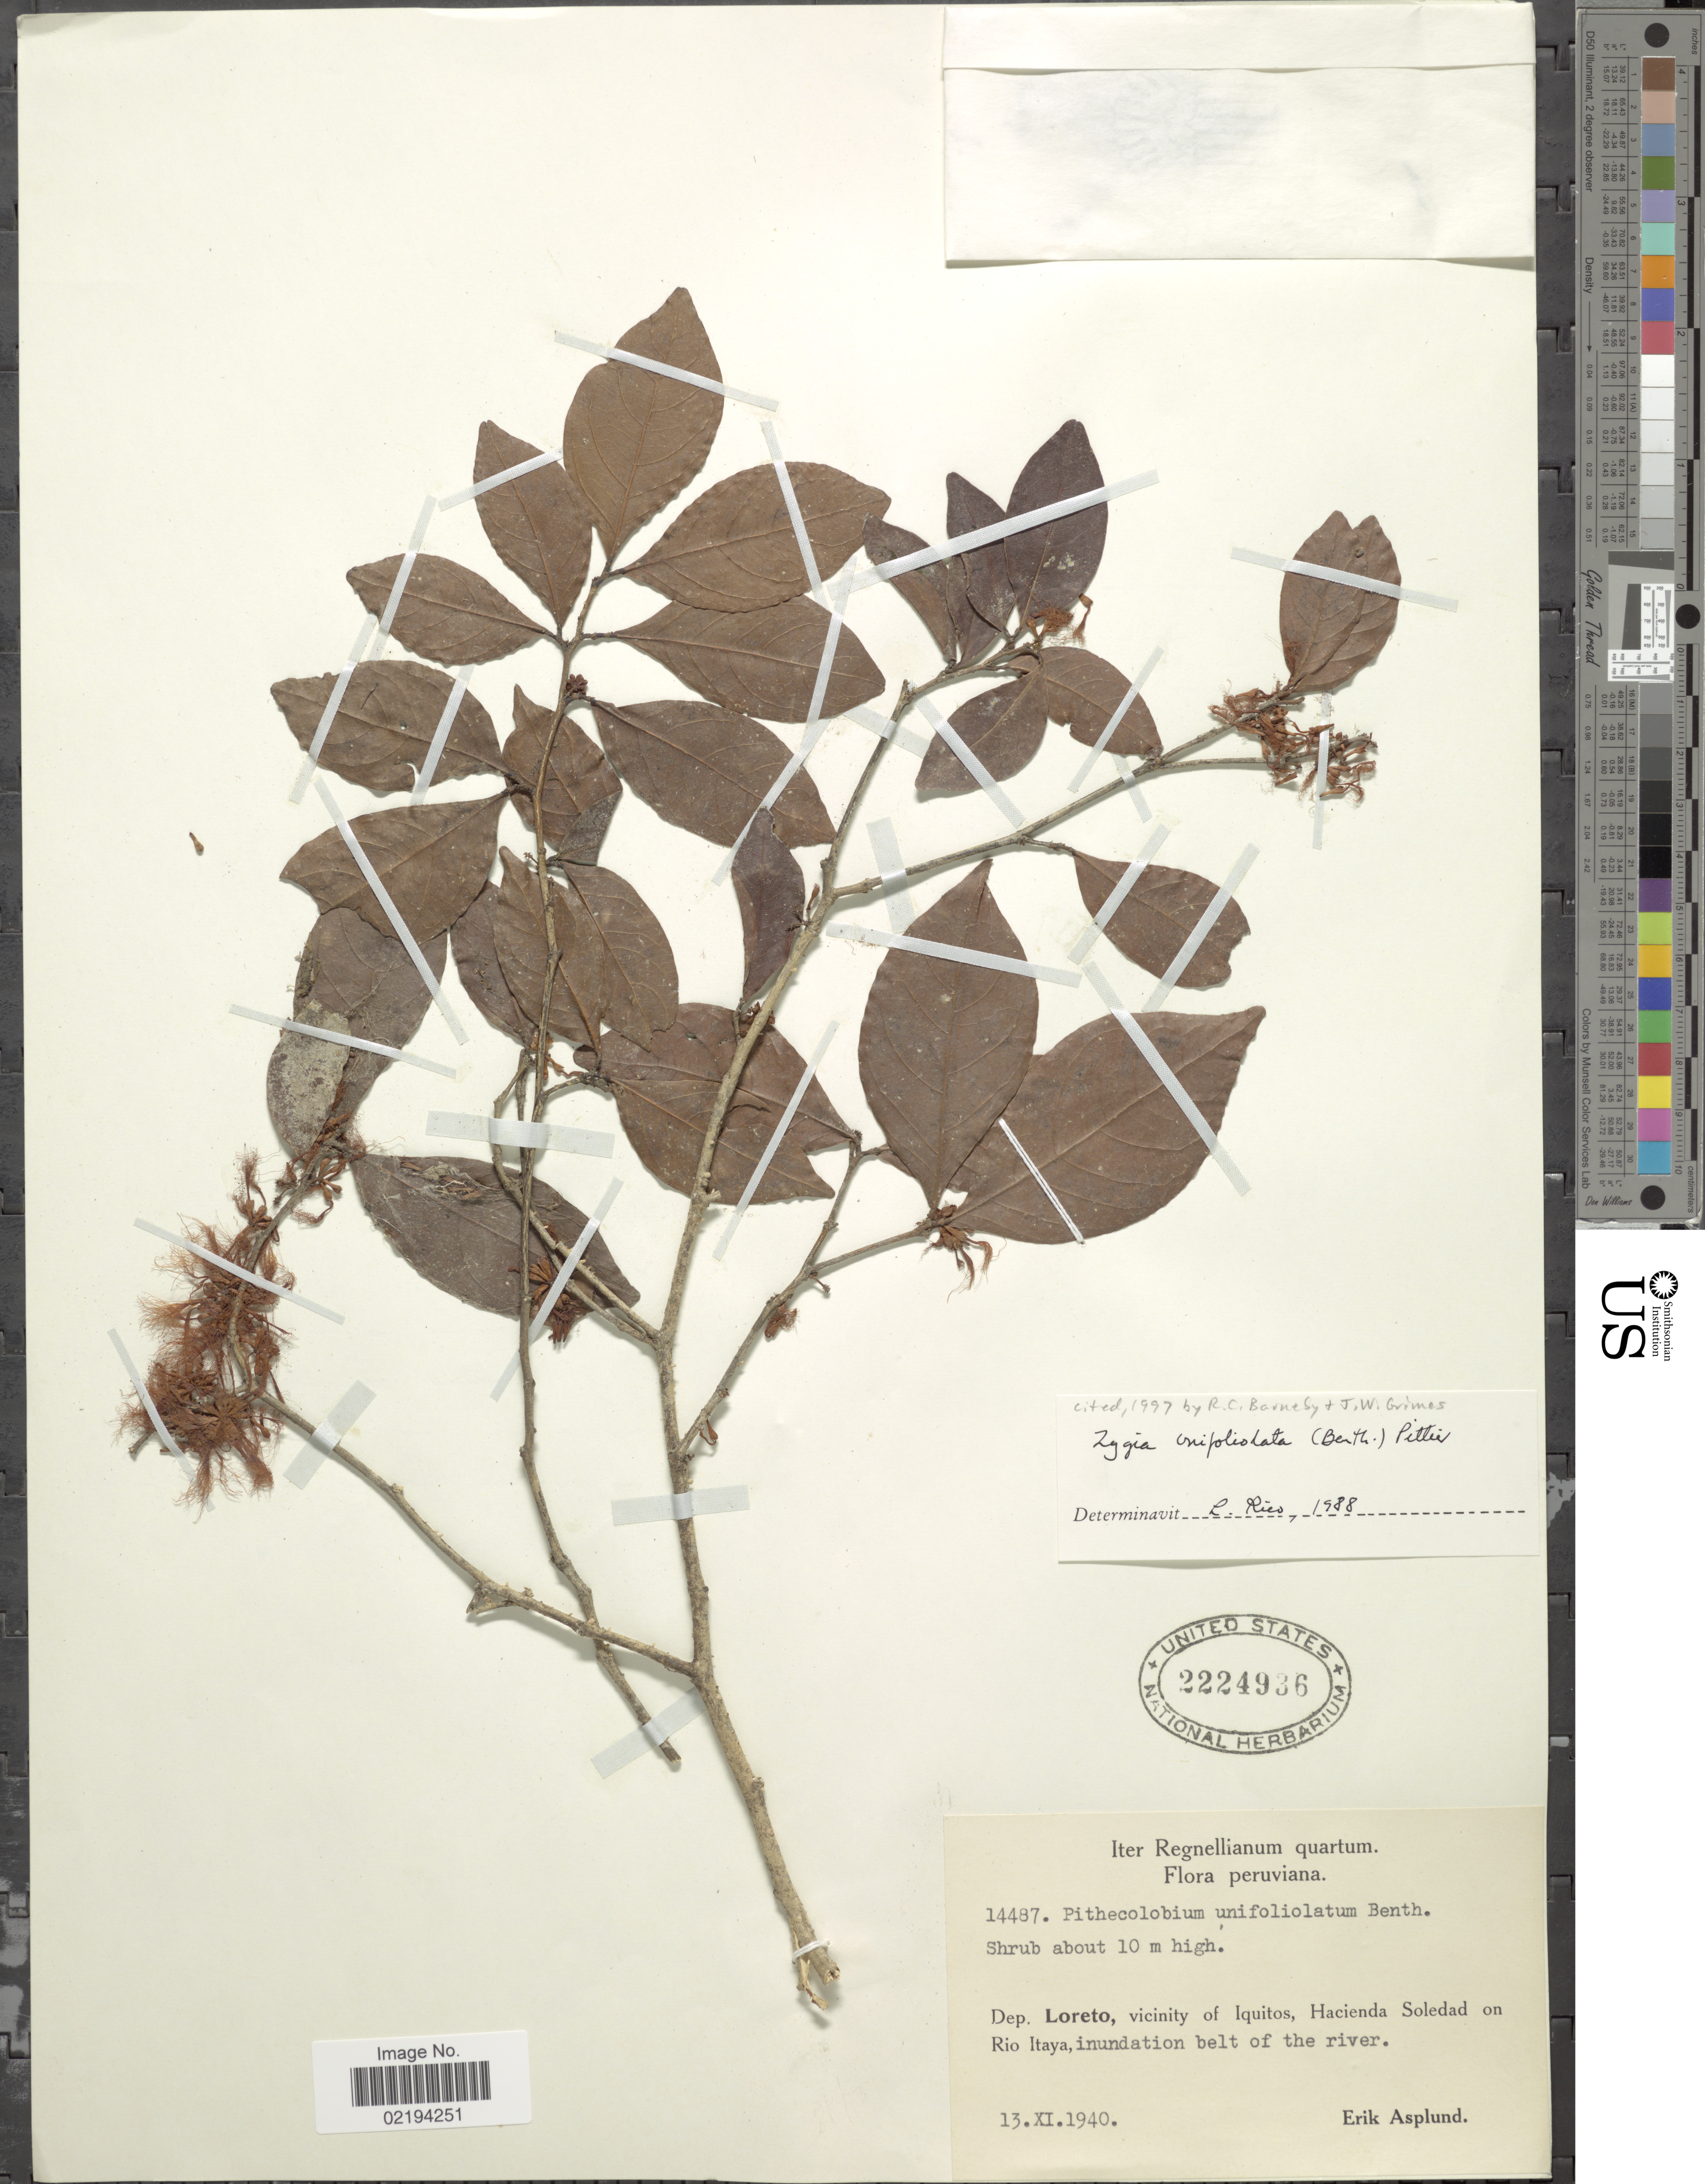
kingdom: Plantae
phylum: Tracheophyta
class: Magnoliopsida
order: Fabales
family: Fabaceae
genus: Zygia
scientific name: Zygia unifoliolata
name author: (Benth.) Pittier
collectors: E. Asplund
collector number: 14487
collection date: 1940-11-13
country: Peru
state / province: Loreto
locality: Vicinity of Iquitos, Hacienda Soledad on Rio Itaya, inundation belt of the river.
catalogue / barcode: US 2224936